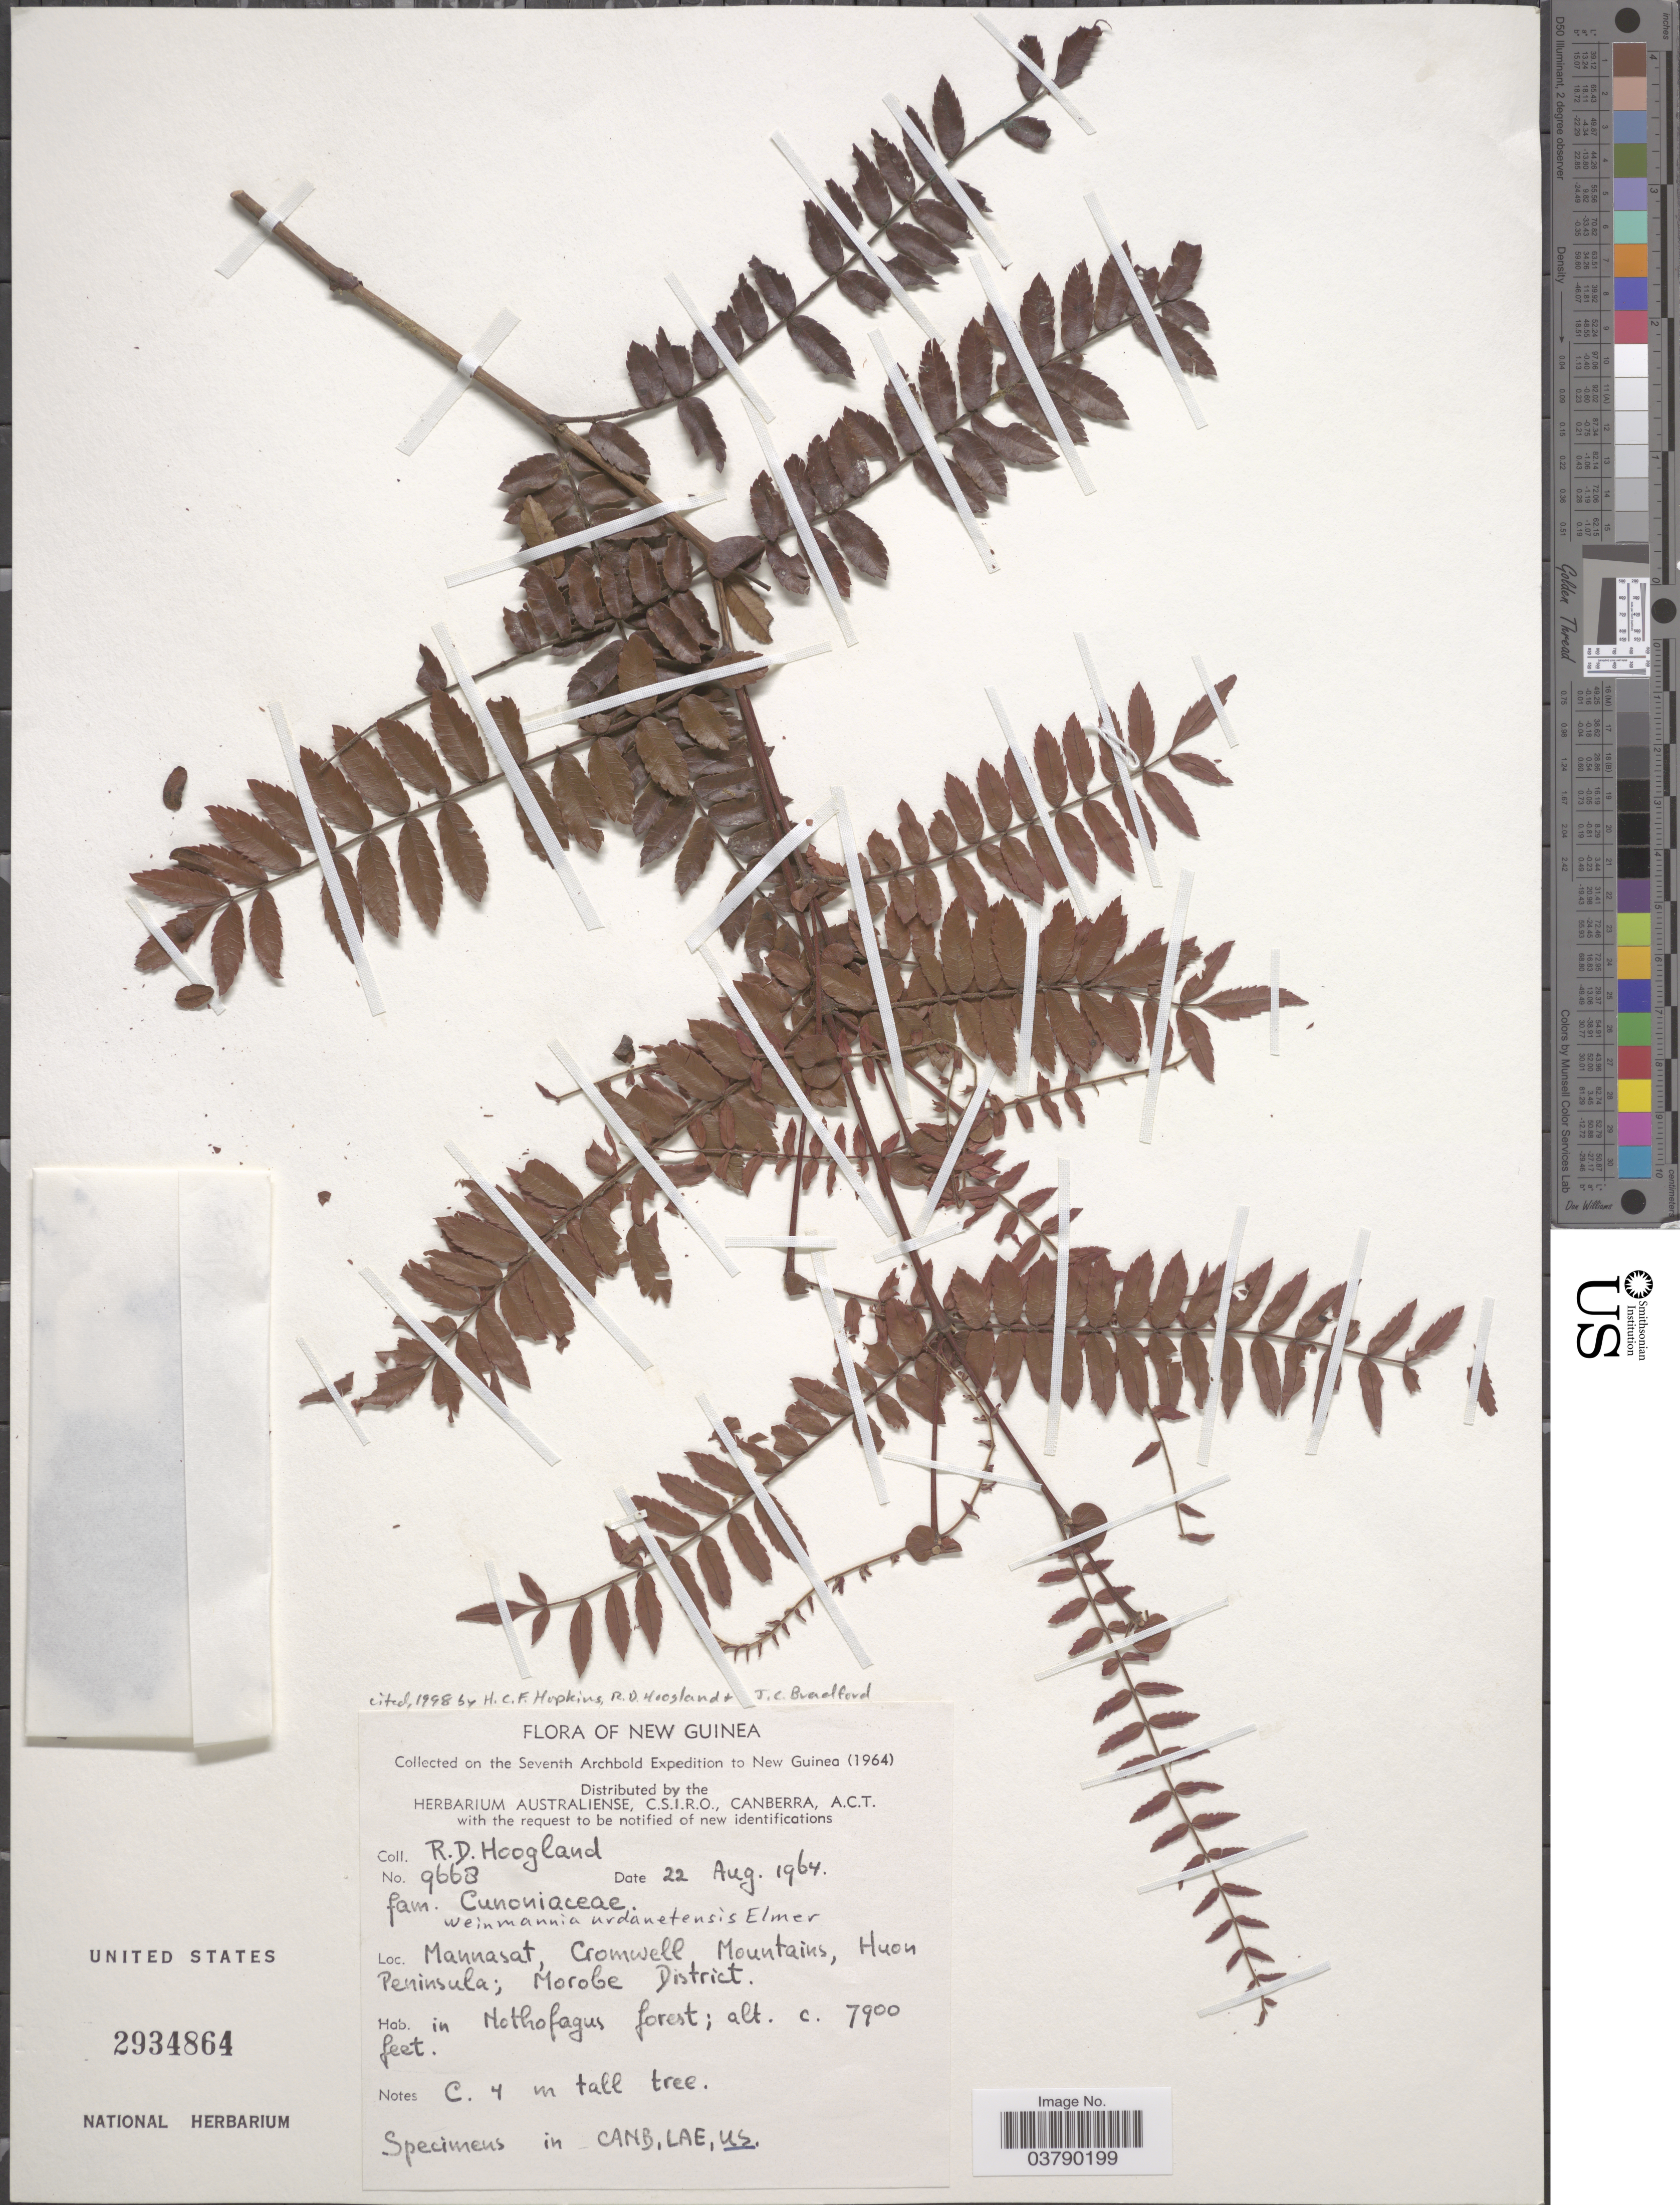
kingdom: Plantae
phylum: Tracheophyta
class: Magnoliopsida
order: Oxalidales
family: Cunoniaceae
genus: Pterophylla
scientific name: Pterophylla urdanetensis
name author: (Elmer) Pillon & H.C. Hopkins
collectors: R. D. Hoogland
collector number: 9668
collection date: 1964-08-22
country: Papua New Guinea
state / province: Morobe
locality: New Guinea. Mannasat, Cromwell Mountains, Huon Peninsula; Morobe District.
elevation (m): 2408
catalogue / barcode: US 2934864